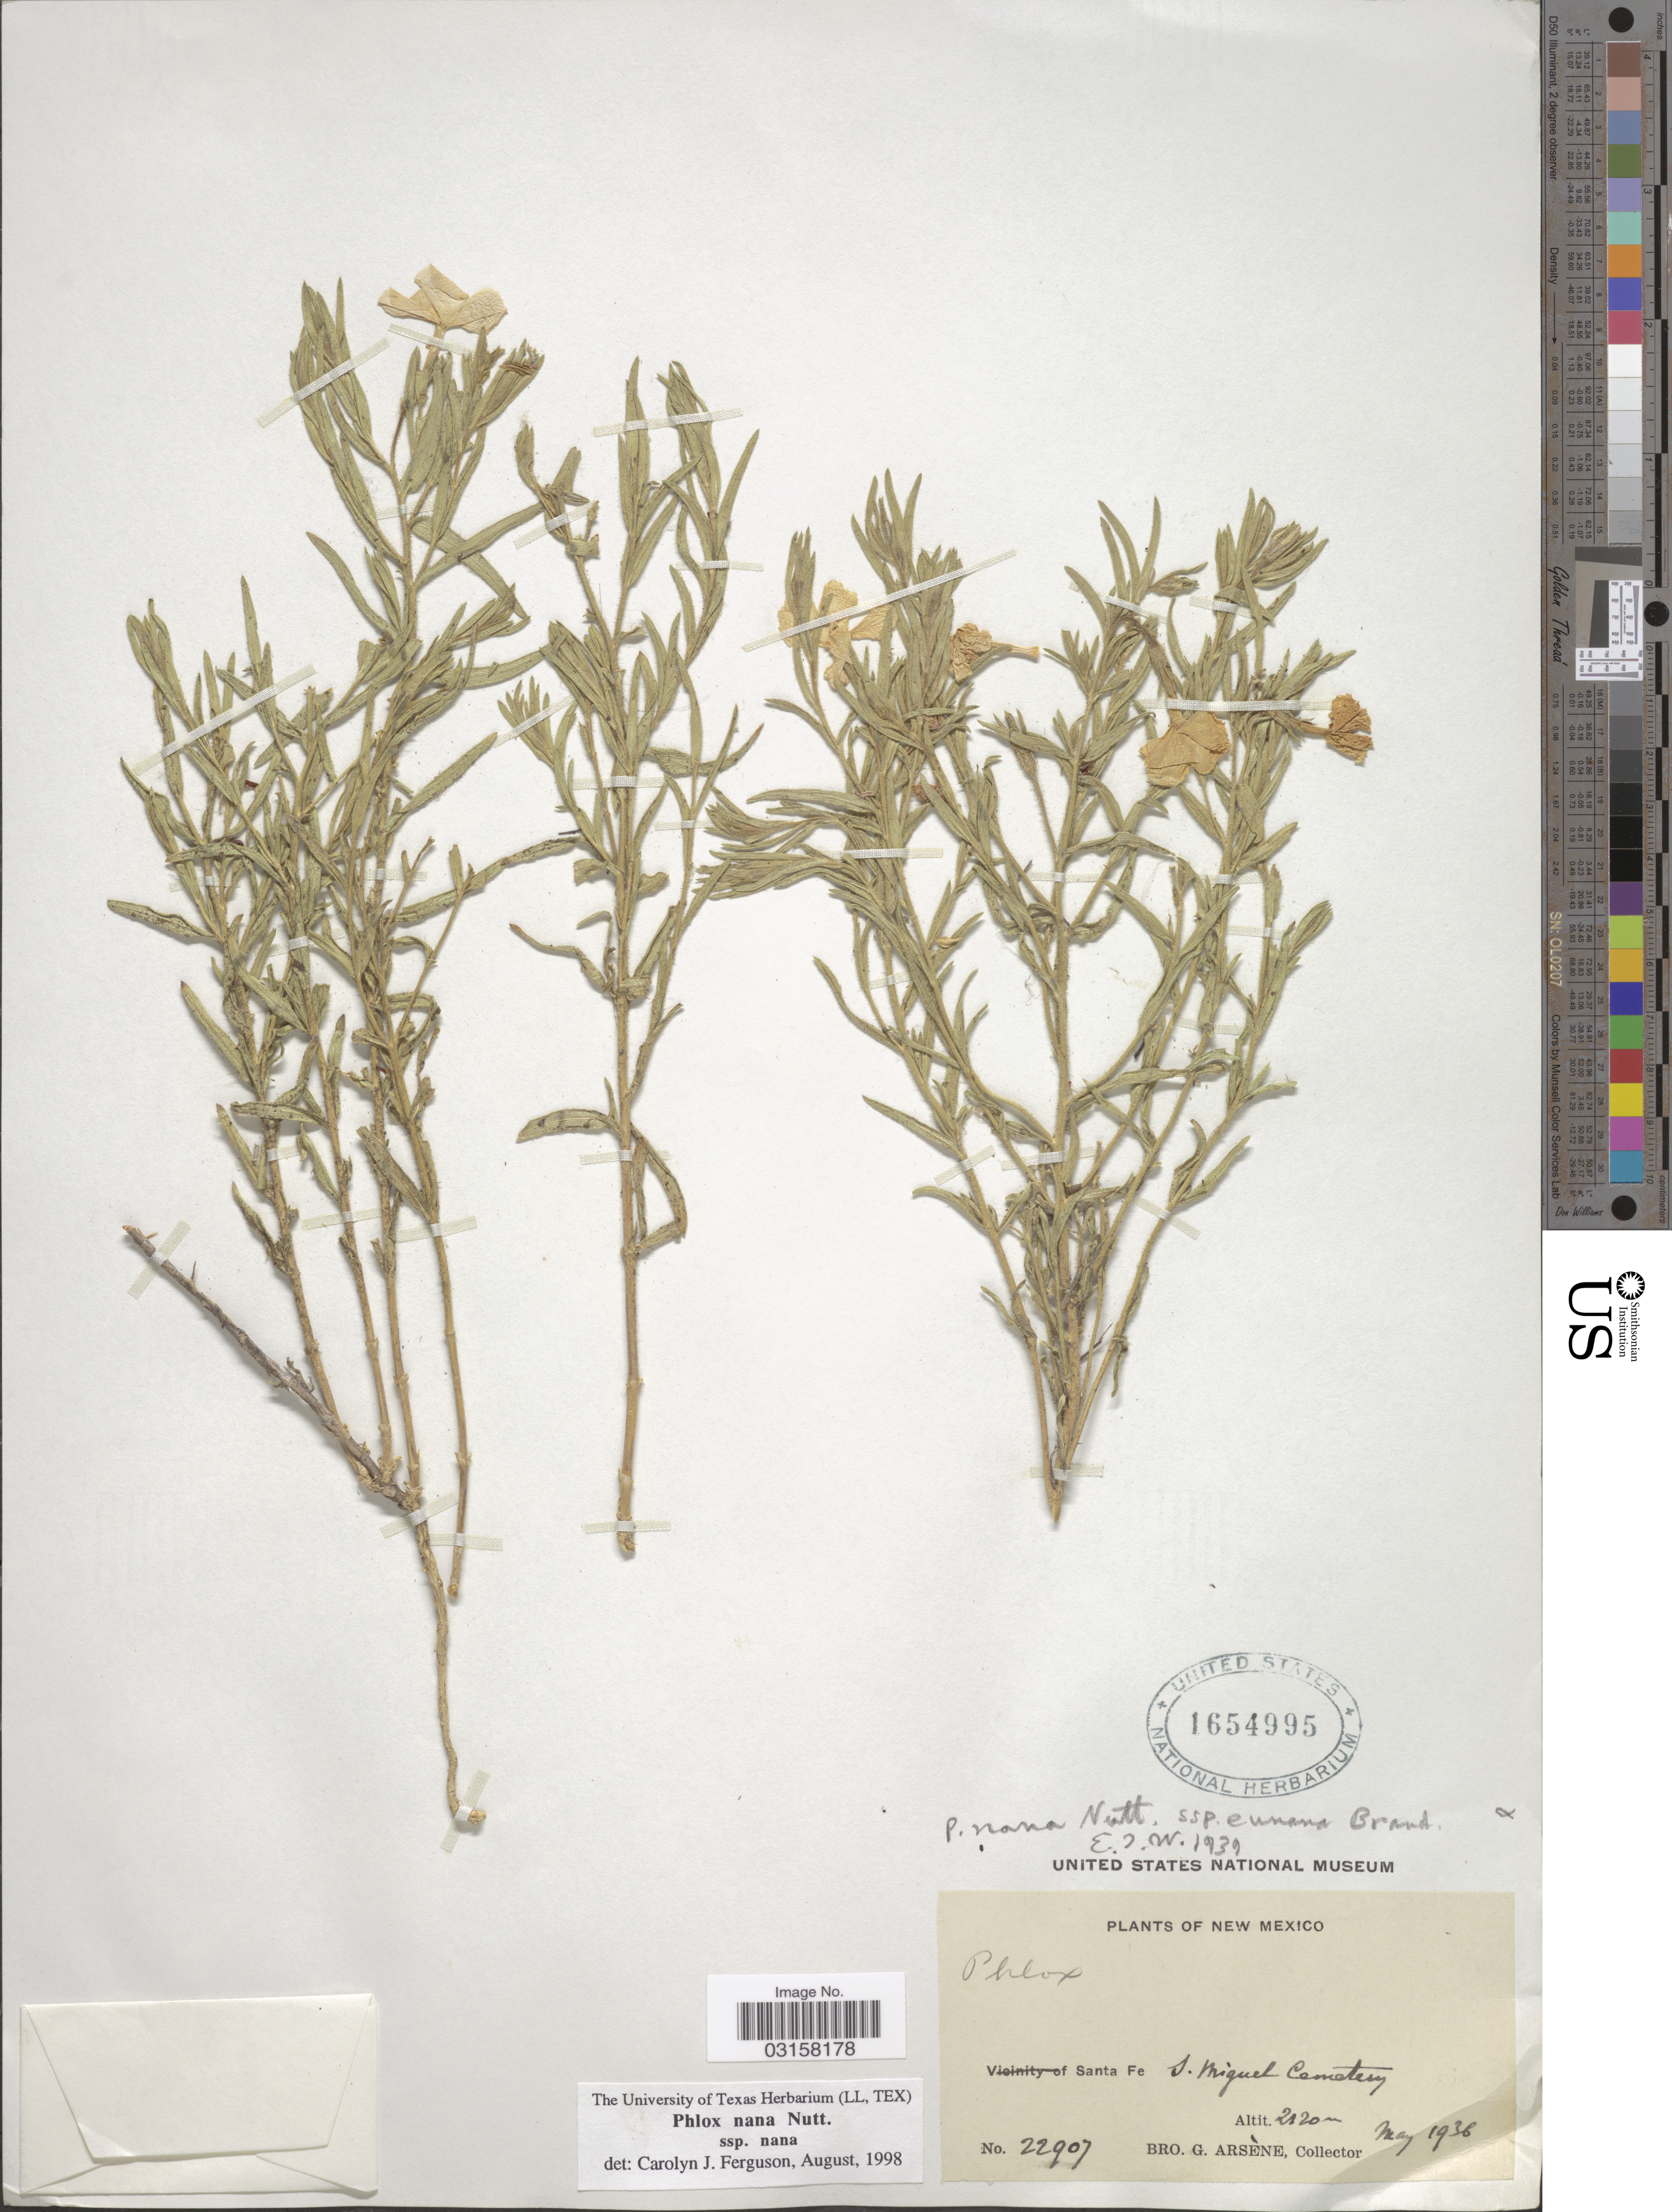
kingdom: Plantae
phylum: Tracheophyta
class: Magnoliopsida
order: Ericales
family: Polemoniaceae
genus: Phlox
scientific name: Phlox nana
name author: Nutt.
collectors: Bro. G. Arsène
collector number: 22907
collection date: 1936-05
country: United States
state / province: New Mexico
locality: Santa Fe, S. Miguel Cemetery.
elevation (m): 2120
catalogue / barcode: US 1654995